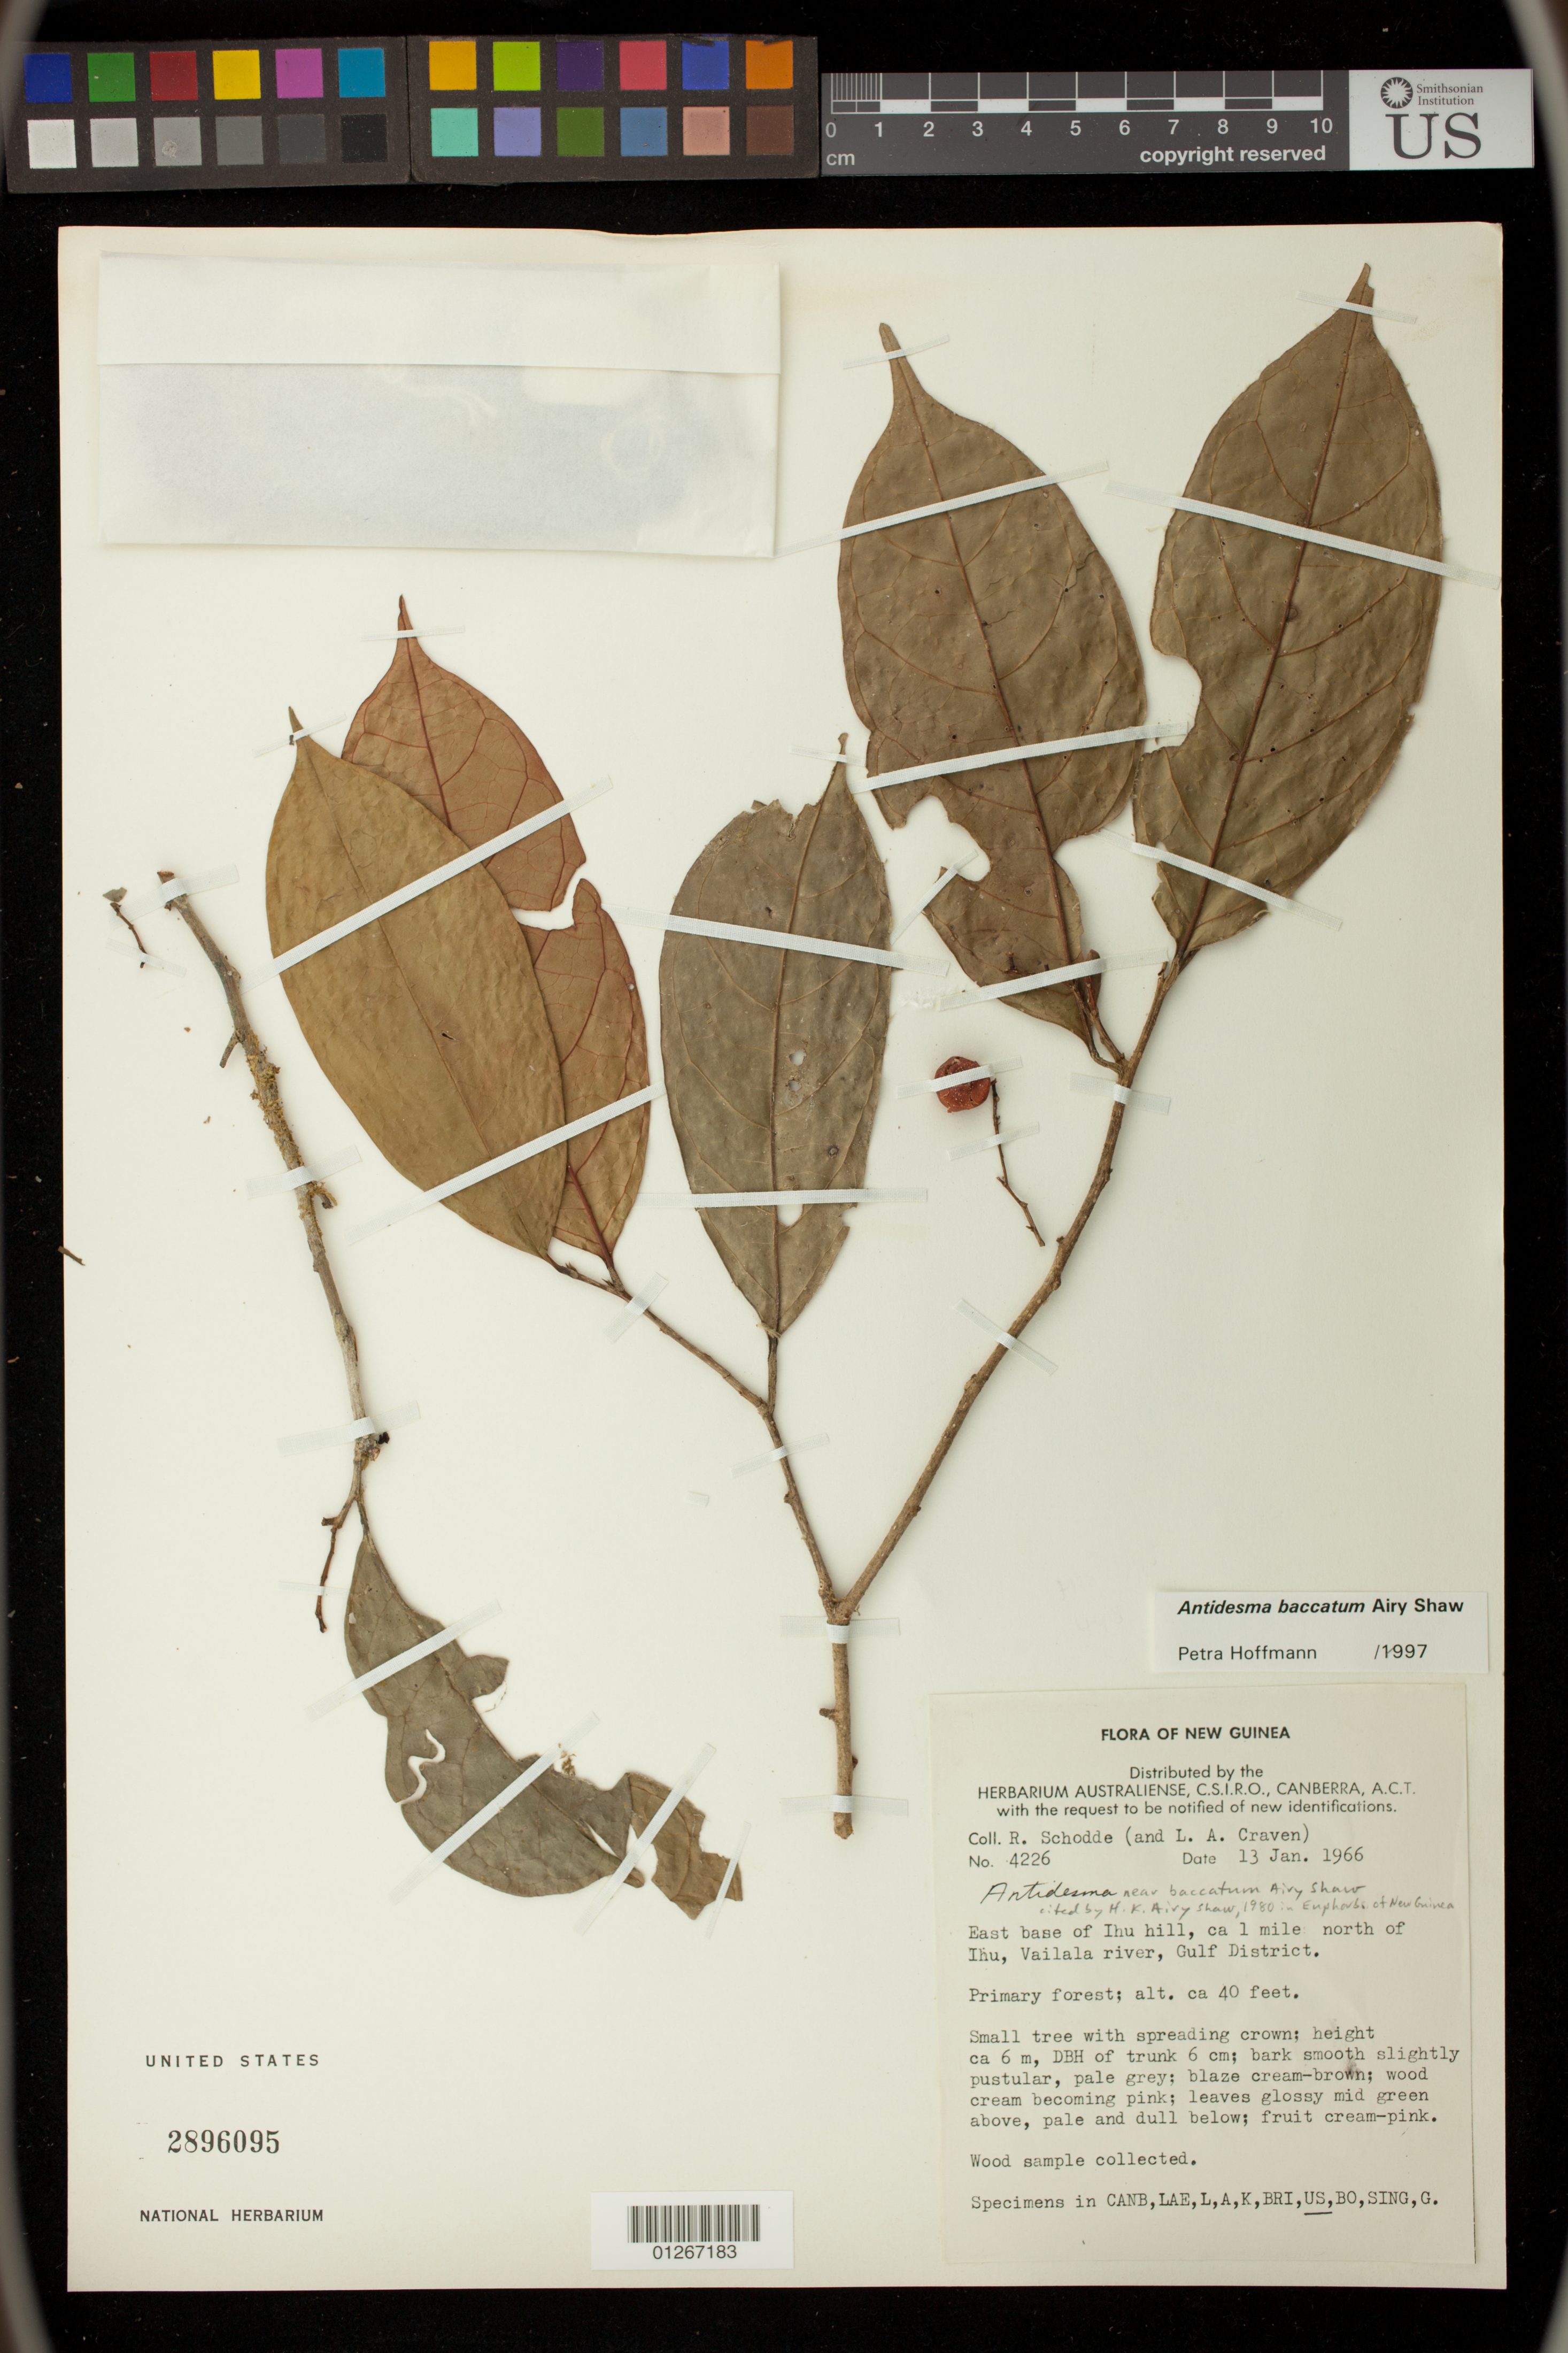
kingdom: Plantae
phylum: Tracheophyta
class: Magnoliopsida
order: Malpighiales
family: Phyllanthaceae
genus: Antidesma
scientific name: Antidesma baccatum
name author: Airy Shaw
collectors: R. Schodde & L. A. Craven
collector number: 4226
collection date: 1966-01-13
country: Papua New Guinea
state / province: Gulf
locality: East base of Ihu hill, ca 1 mile north of Ihu, Vailala river, Gulf District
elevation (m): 12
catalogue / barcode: US 2896095